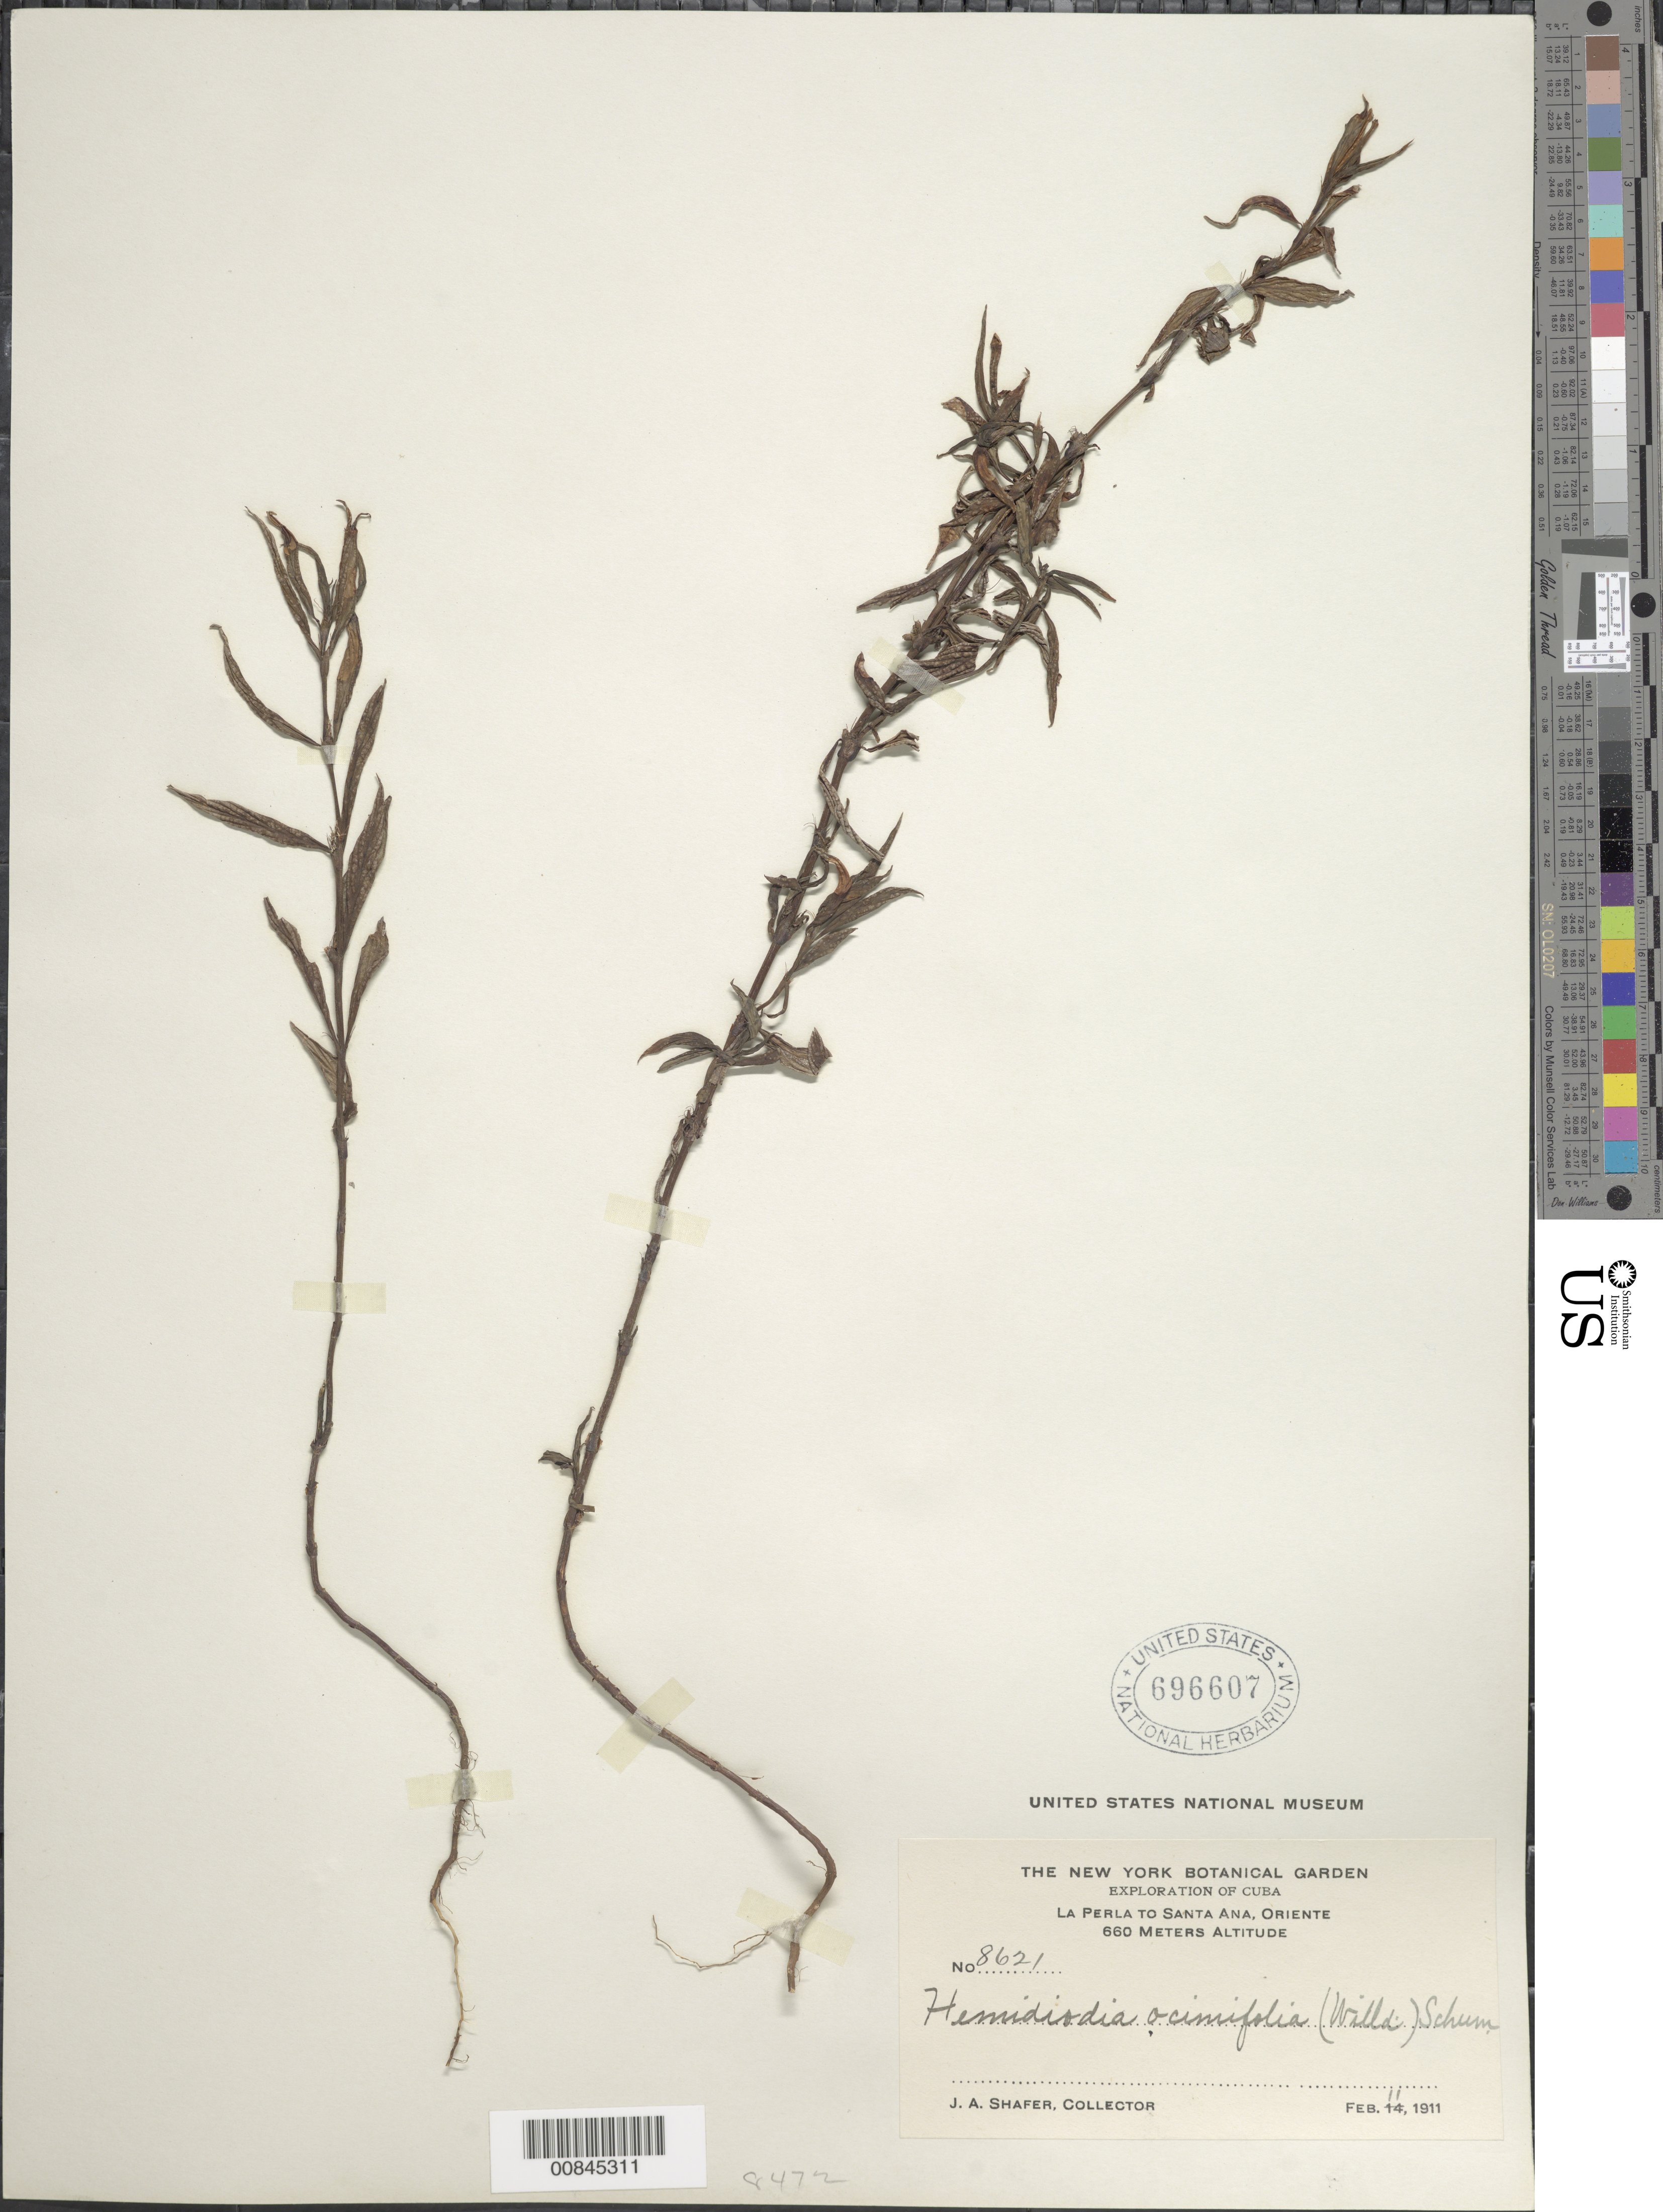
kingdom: Plantae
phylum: Tracheophyta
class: Magnoliopsida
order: Gentianales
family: Rubiaceae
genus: Spermacoce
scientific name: Spermacoce ocymifolia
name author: Willd. ex Roem. & Schult.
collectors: J. A. Shafer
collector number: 8621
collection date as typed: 11 Feb 1911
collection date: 1911-02-11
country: Cuba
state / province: Oriente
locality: La Perla to Santa Ana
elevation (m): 660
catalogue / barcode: US 696607